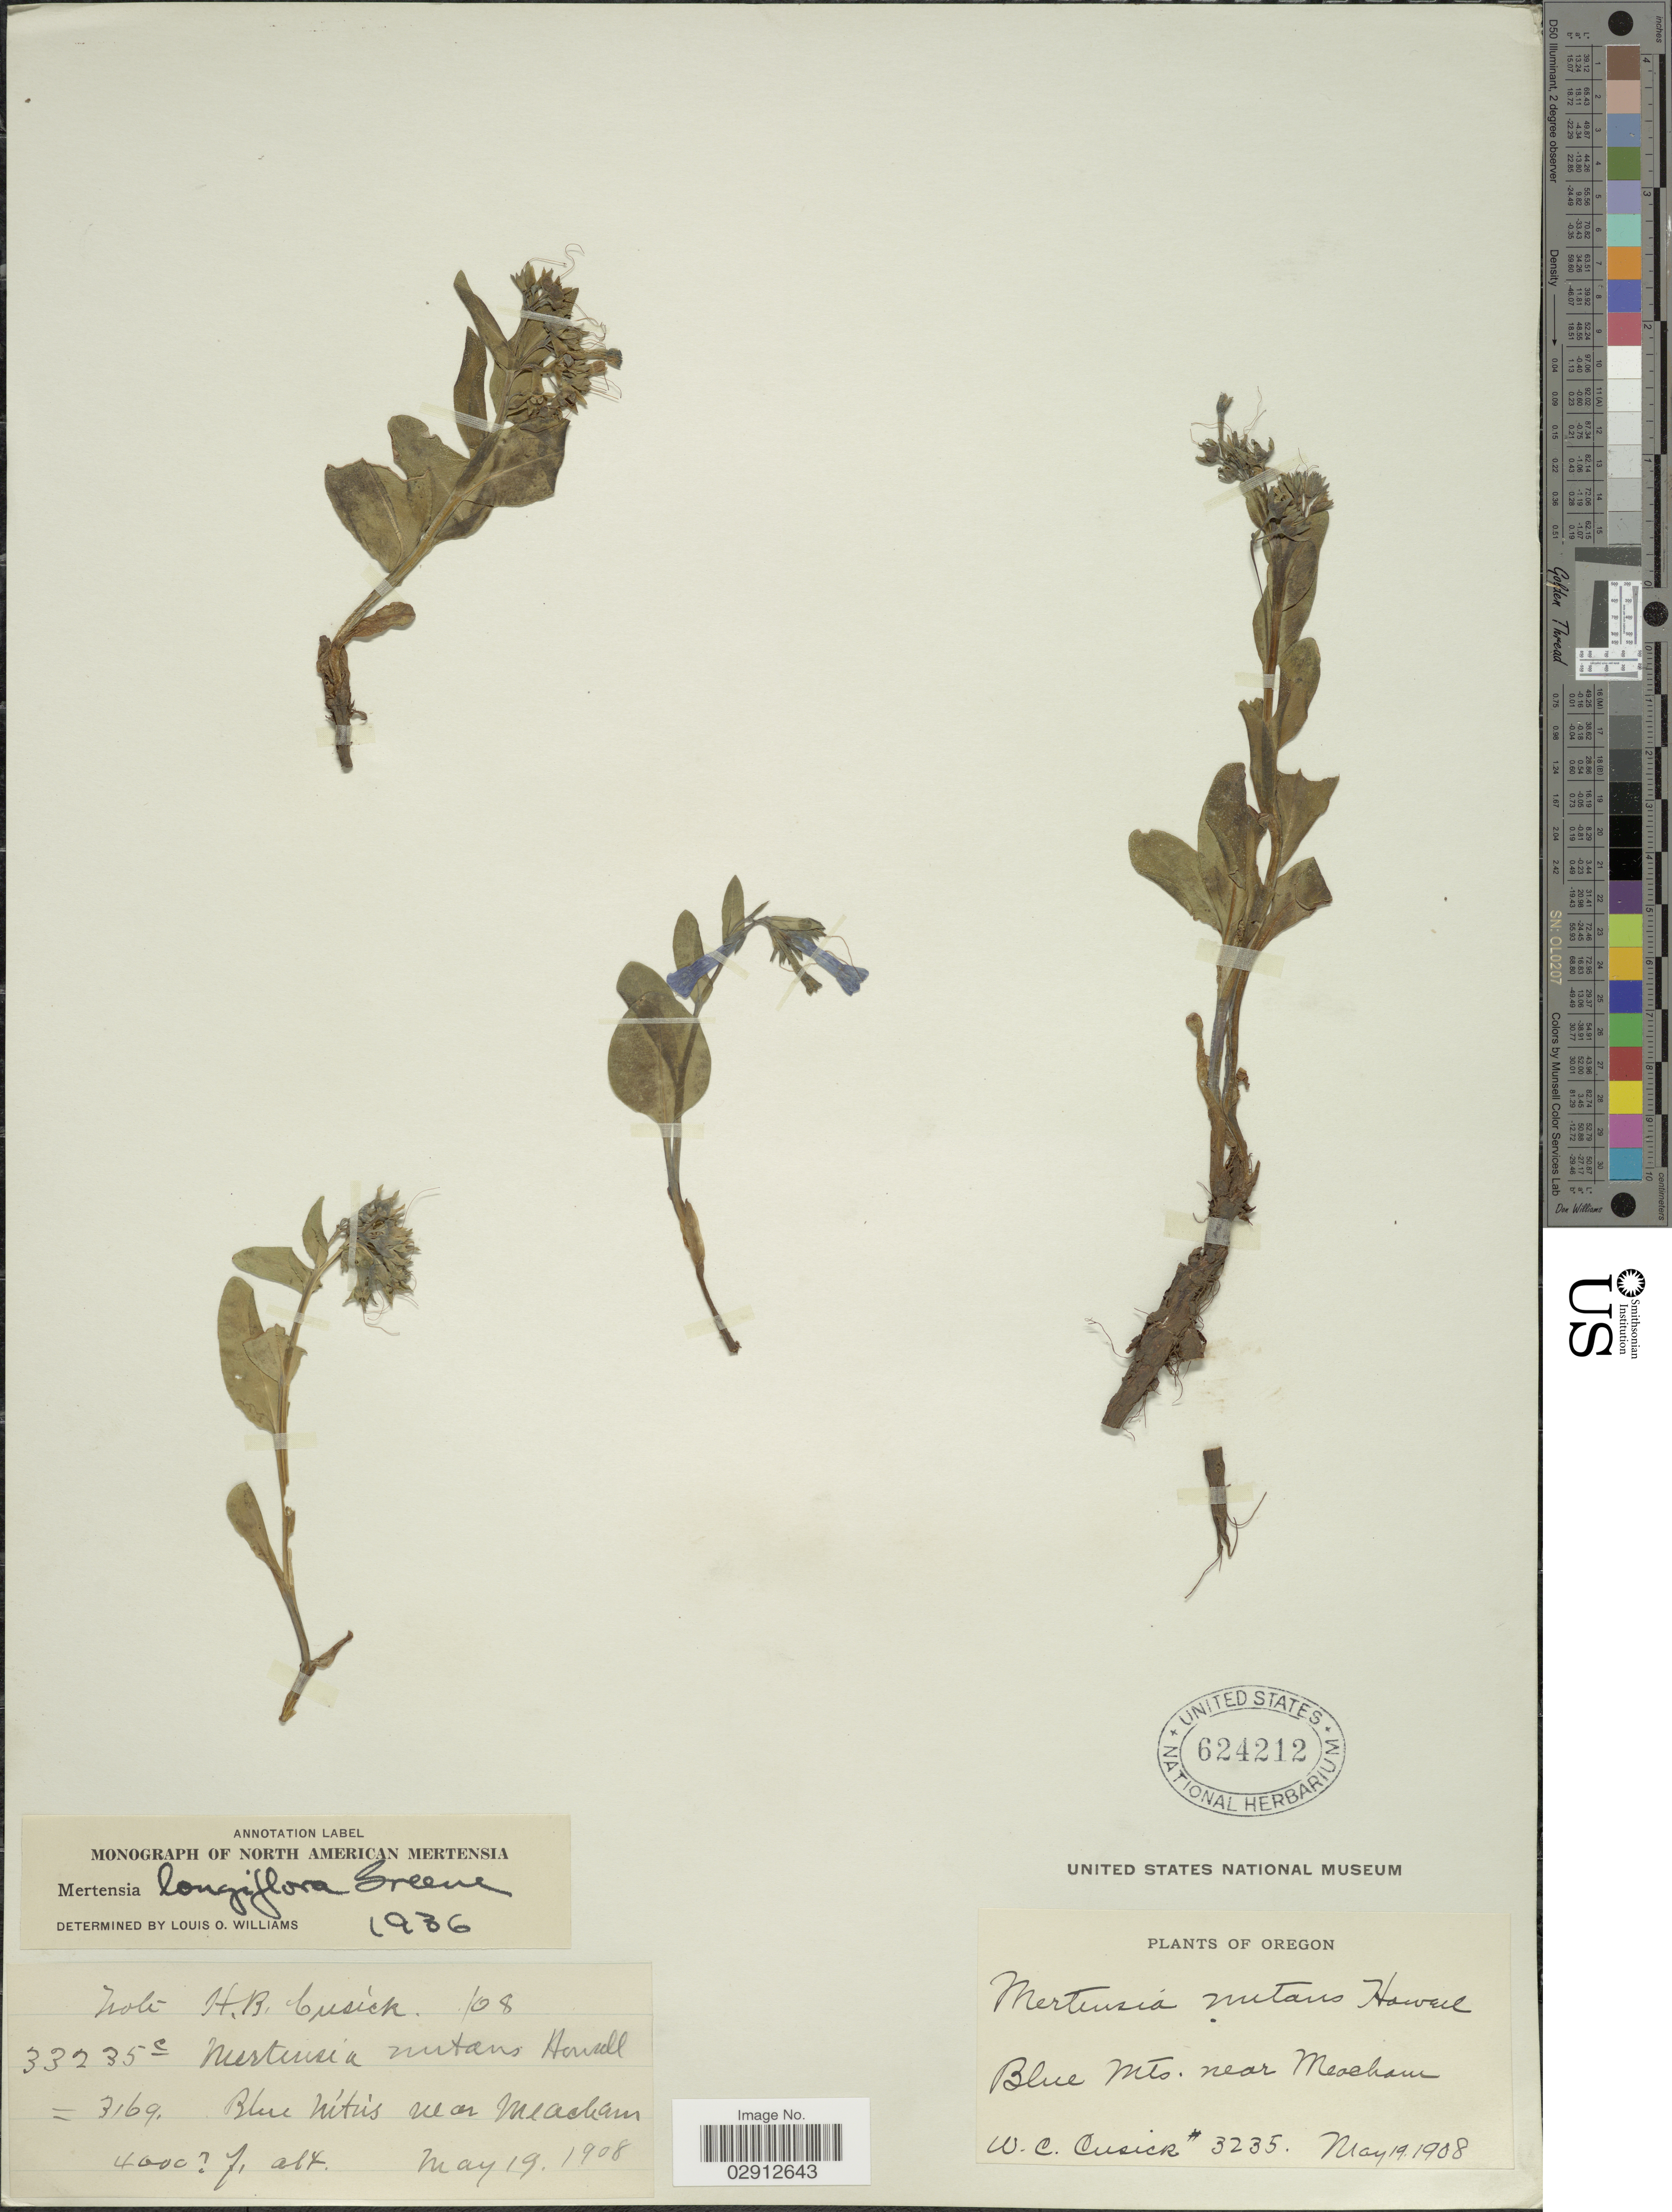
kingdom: Plantae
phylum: Tracheophyta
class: Magnoliopsida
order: Boraginales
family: Boraginaceae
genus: Mertensia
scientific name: Mertensia longiflora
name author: Rydb.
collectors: W. C. Cusick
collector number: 3235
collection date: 1908-05-19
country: United States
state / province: Oregon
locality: Blue Mts., near Meacham.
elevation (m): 1219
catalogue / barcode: US 624212